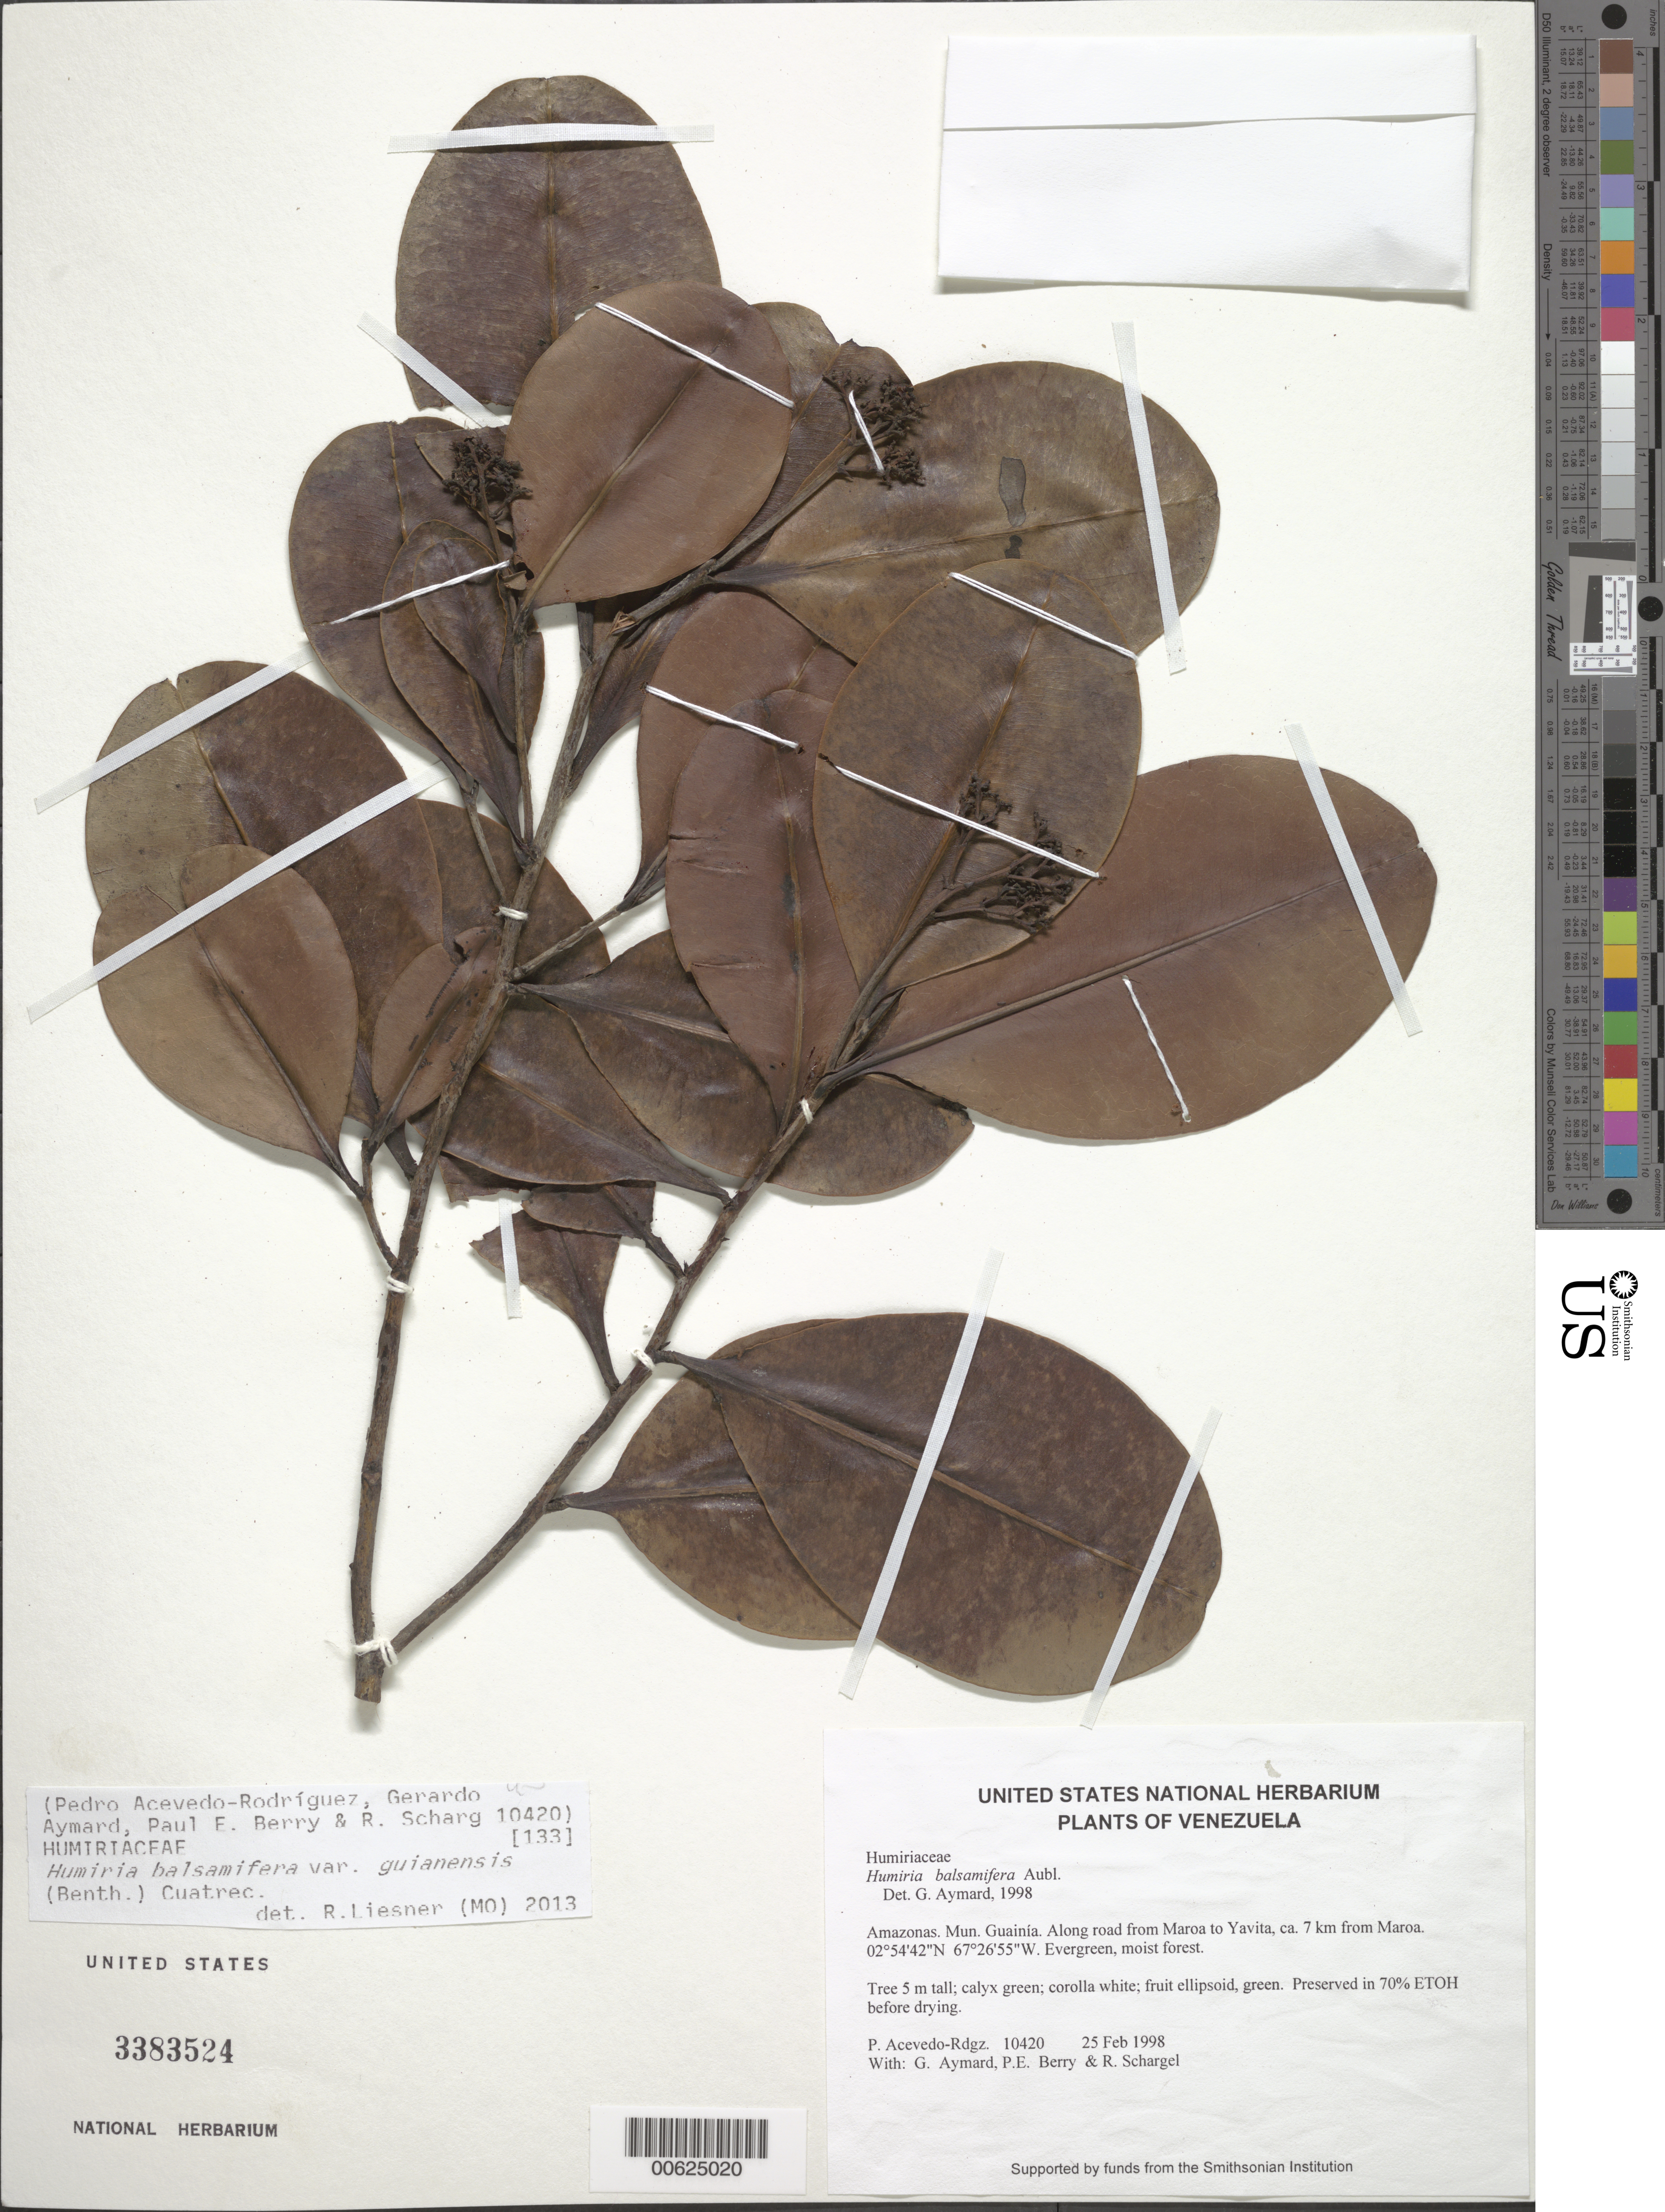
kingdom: Plantae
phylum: Tracheophyta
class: Magnoliopsida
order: Malpighiales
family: Humiriaceae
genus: Humiria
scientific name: Humiria balsamifera var. guianensis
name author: (Benth.) Cuatrec.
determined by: Liesner, R. L.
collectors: P. Acevedo-Rodr., G. A. Aymard, P. E. Berry & R. Schargel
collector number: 10420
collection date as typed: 25 Feb 1998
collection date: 1998-02-25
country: Venezuela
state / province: Amazonas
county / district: Maroa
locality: Along road from Maroa to Yavita, ca. 7 km from Maroa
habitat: Evergreen, moist forest.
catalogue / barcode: US 3383524